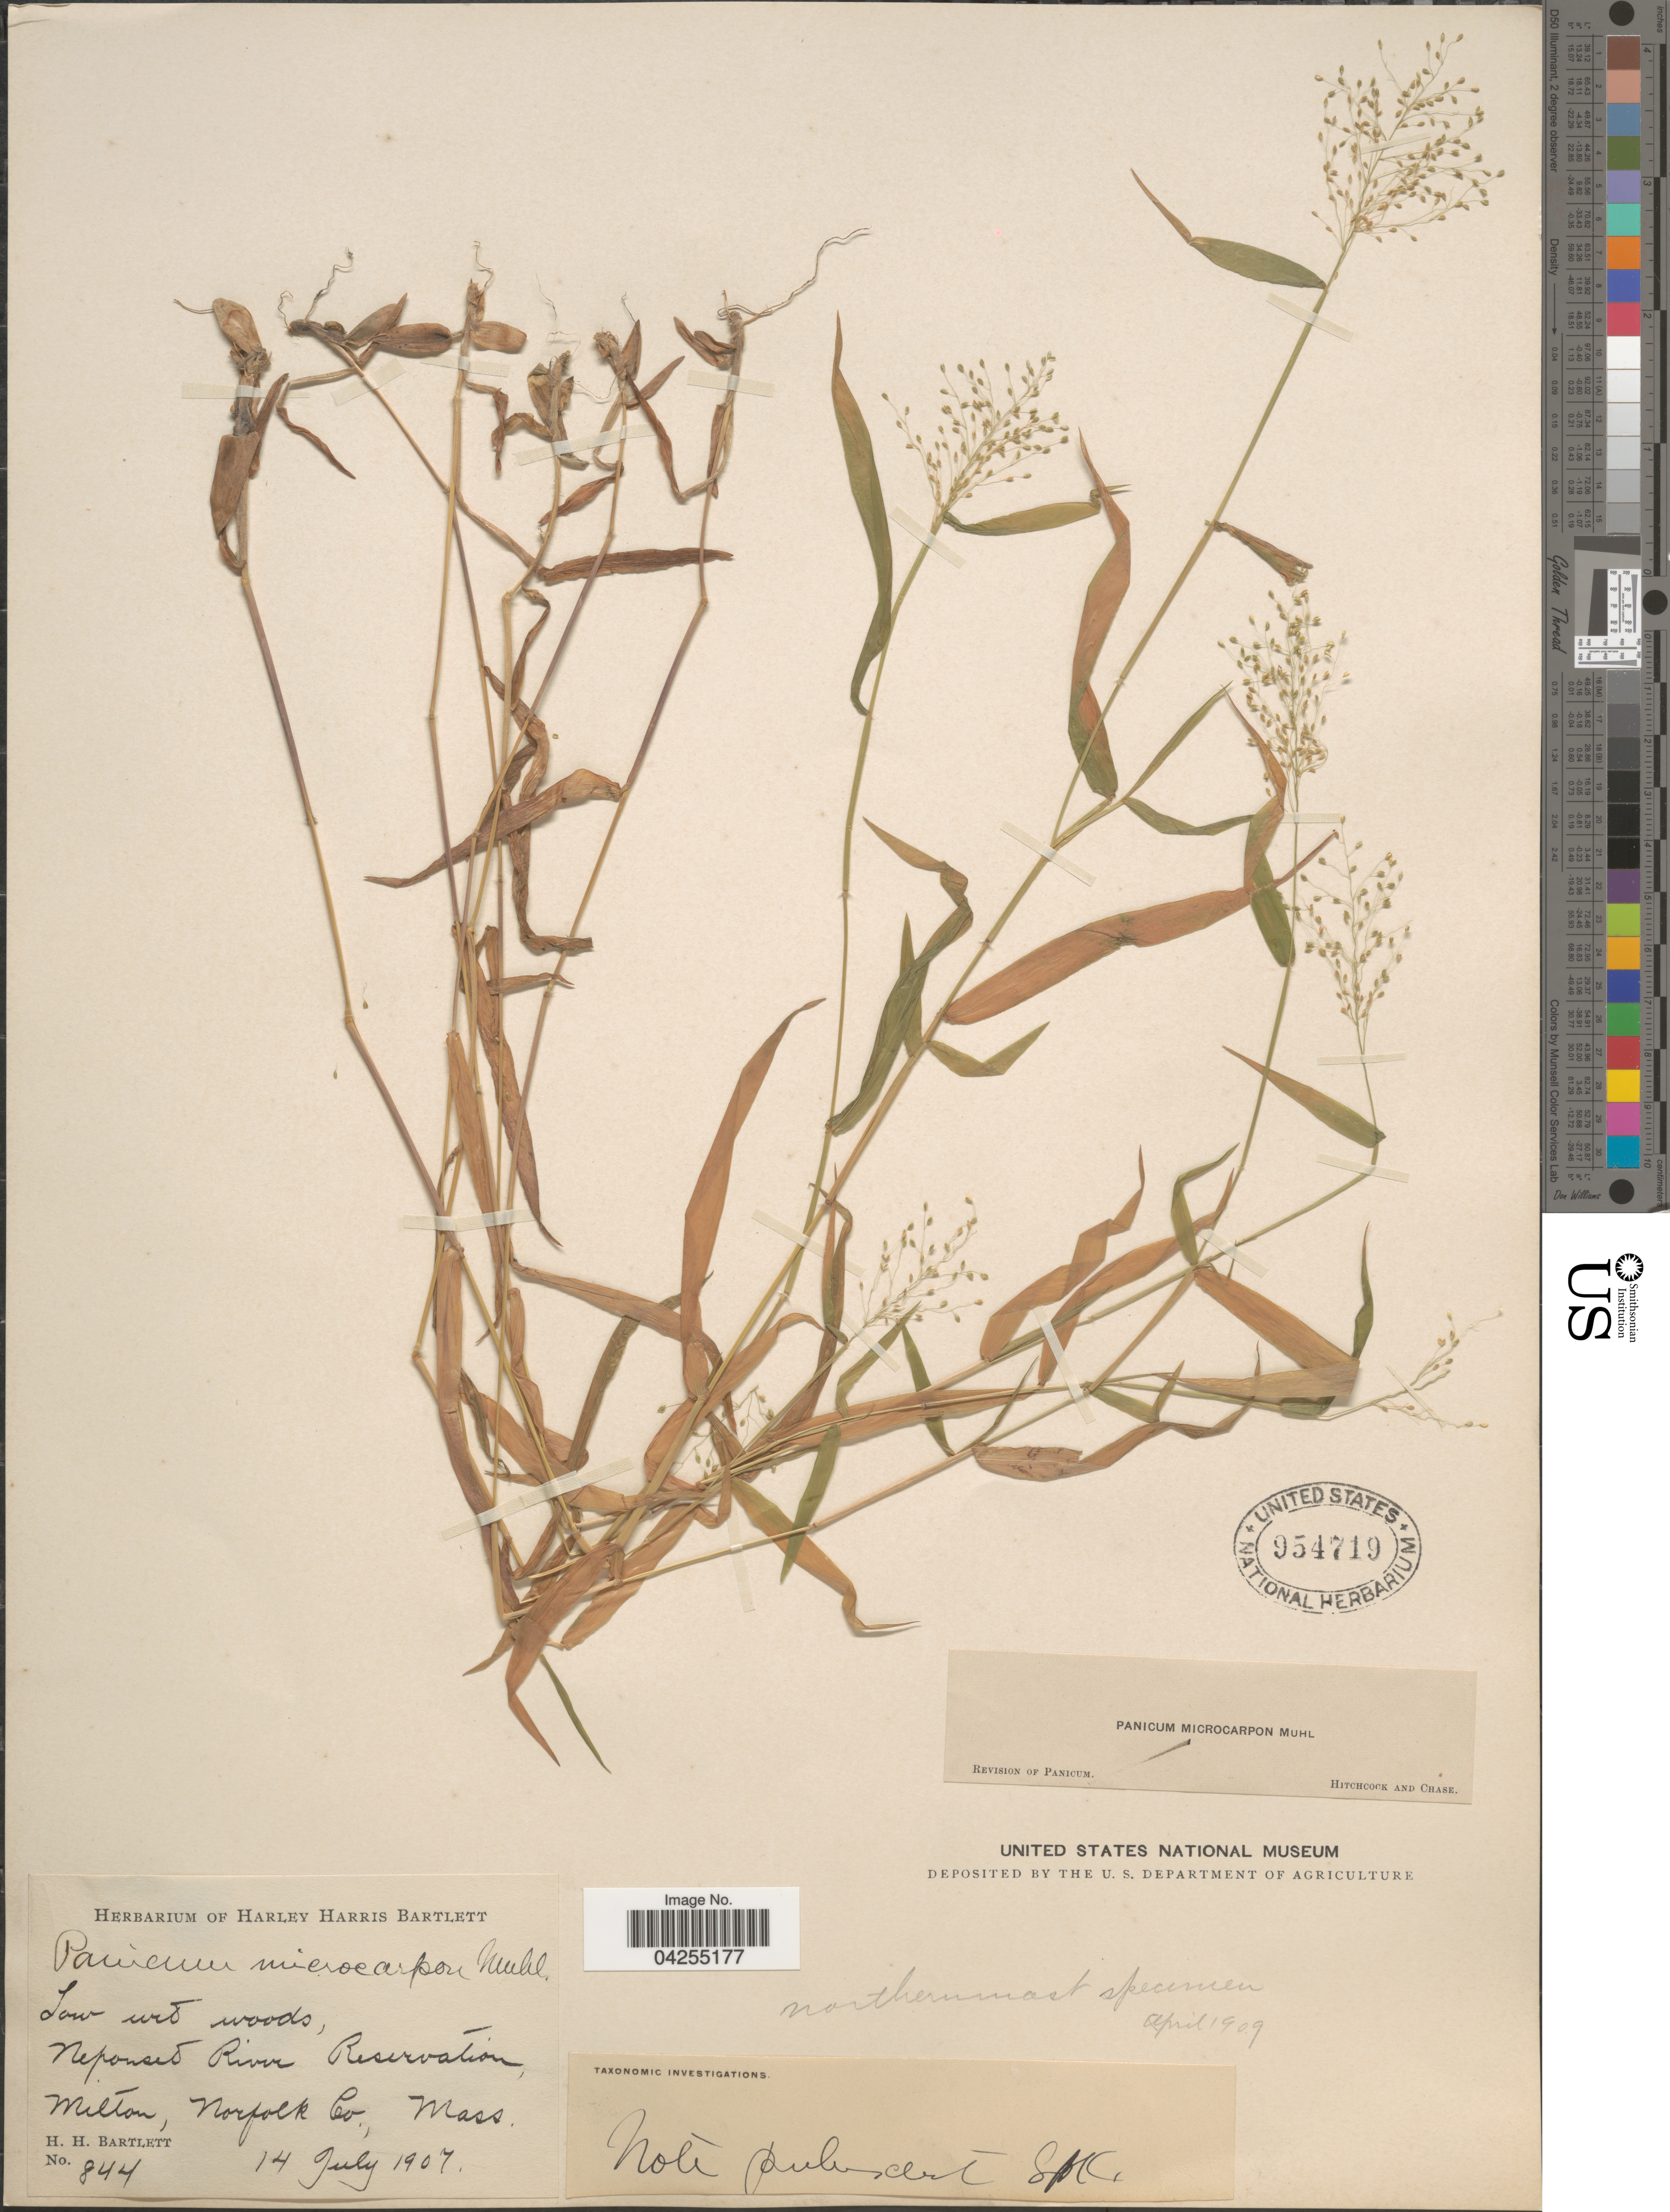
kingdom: Plantae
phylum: Tracheophyta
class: Liliopsida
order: Poales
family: Poaceae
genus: Dichanthelium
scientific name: Dichanthelium dichotomum var. dichotomum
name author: (L.) Gould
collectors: H. H. Bartlett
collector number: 844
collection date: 1907-07-14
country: United States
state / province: Massachusetts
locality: Low oak woods, Neponset River Reservation, Milton, Norfolk Co.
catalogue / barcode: US 954719